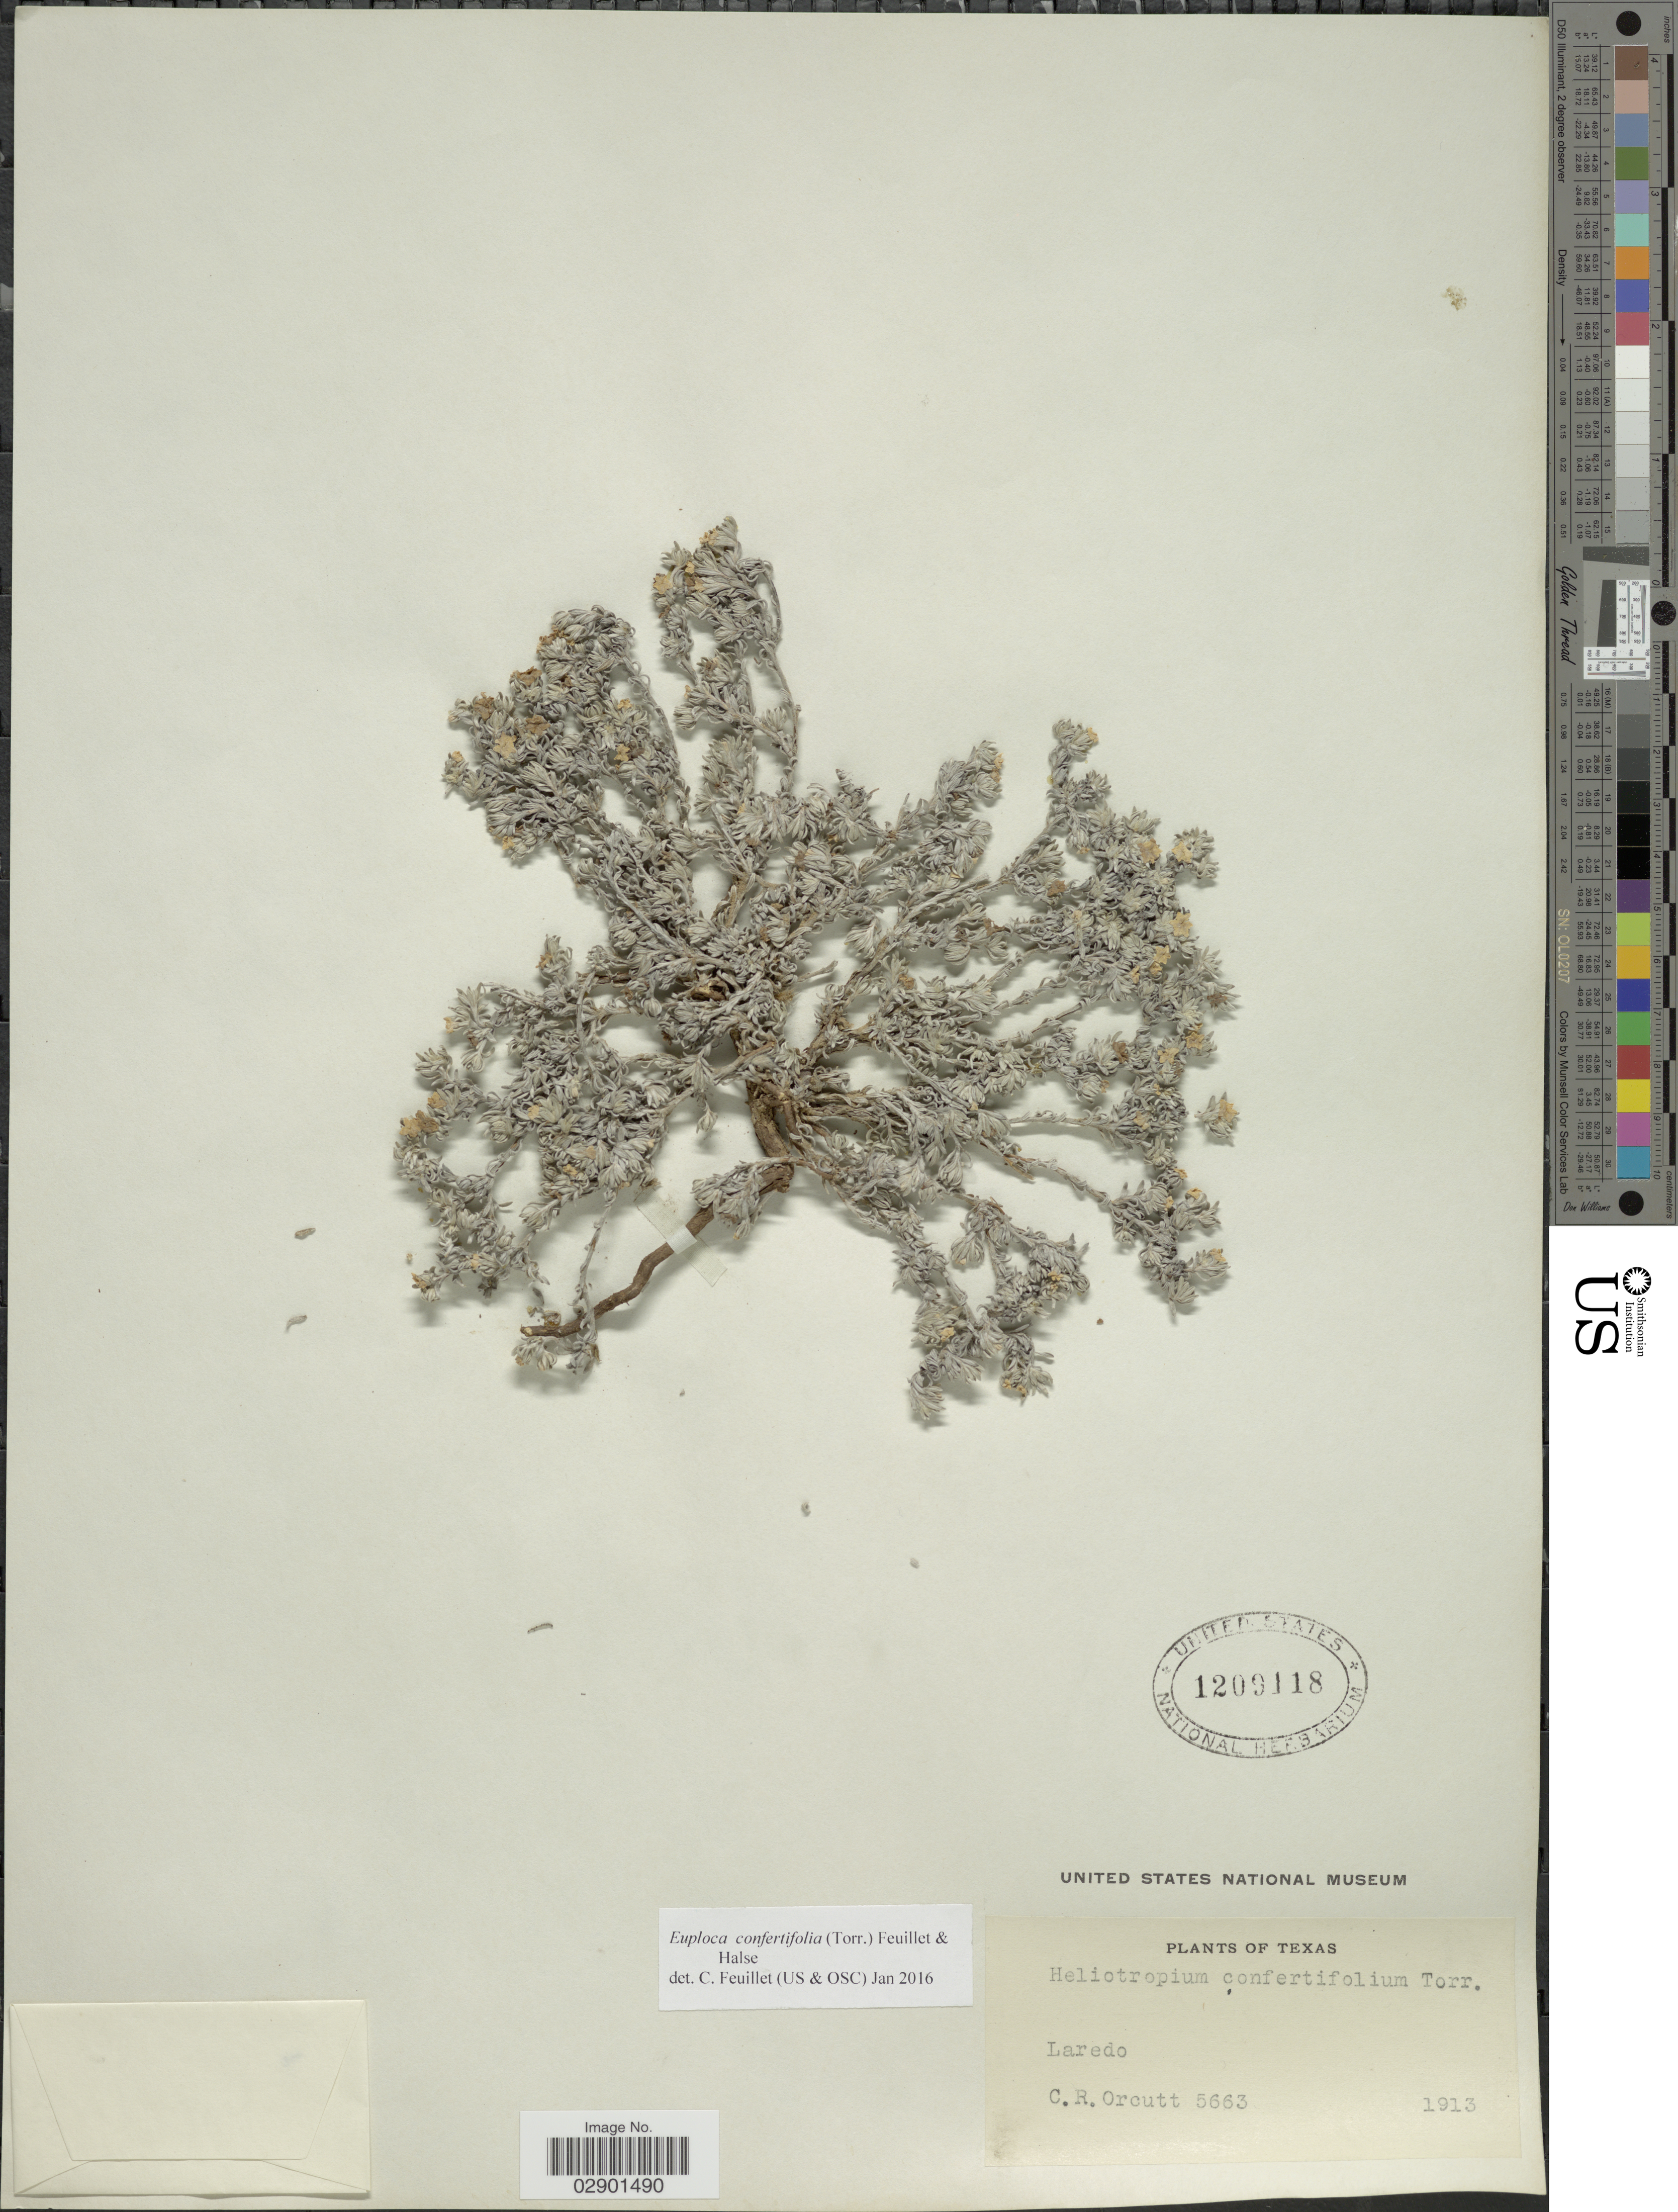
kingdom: Plantae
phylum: Tracheophyta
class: Magnoliopsida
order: Boraginales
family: Heliotropiaceae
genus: Euploca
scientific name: Euploca confertifolium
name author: (Torr.) Feuillet & Halse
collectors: C. R. Orcutt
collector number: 5663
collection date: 1913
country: United States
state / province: Texas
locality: Laredo.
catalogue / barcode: US 1209118